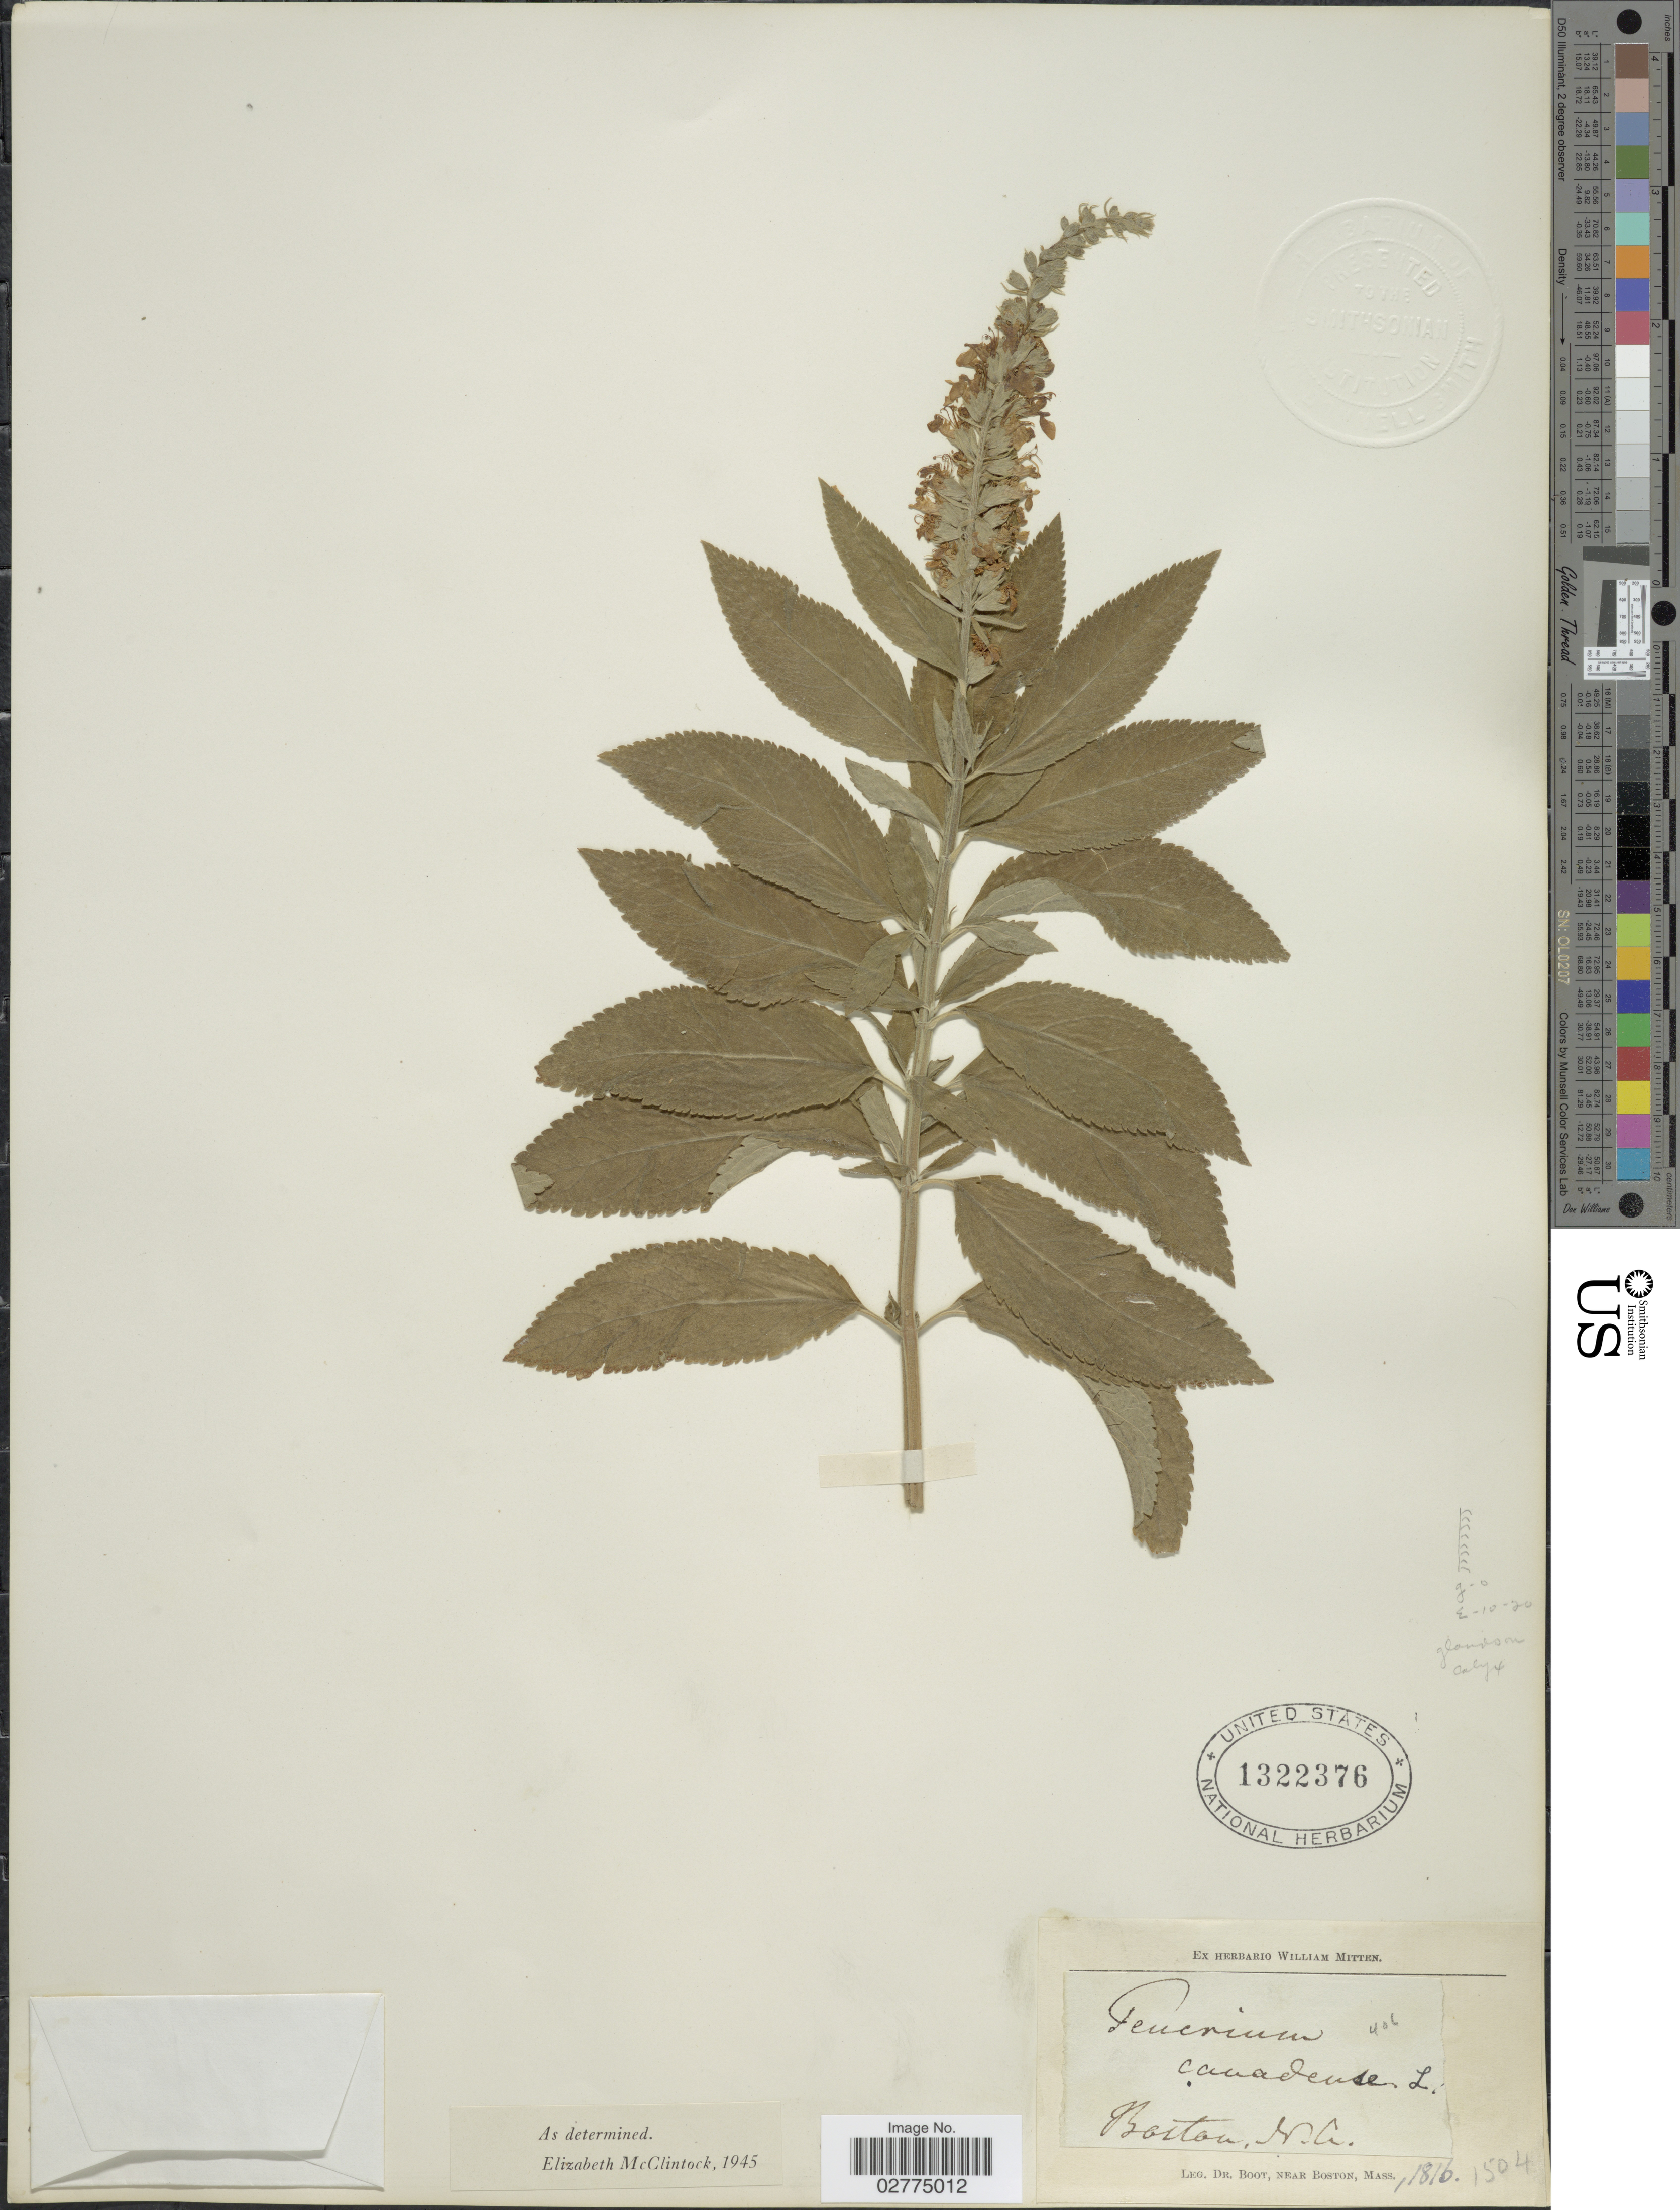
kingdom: Plantae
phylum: Tracheophyta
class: Magnoliopsida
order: Lamiales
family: Lamiaceae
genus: Teucrium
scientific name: Teucrium canadense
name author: L.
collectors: -. Boot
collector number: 1504/406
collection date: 1816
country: United States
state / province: Massachusetts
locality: Boston.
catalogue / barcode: US 1322376